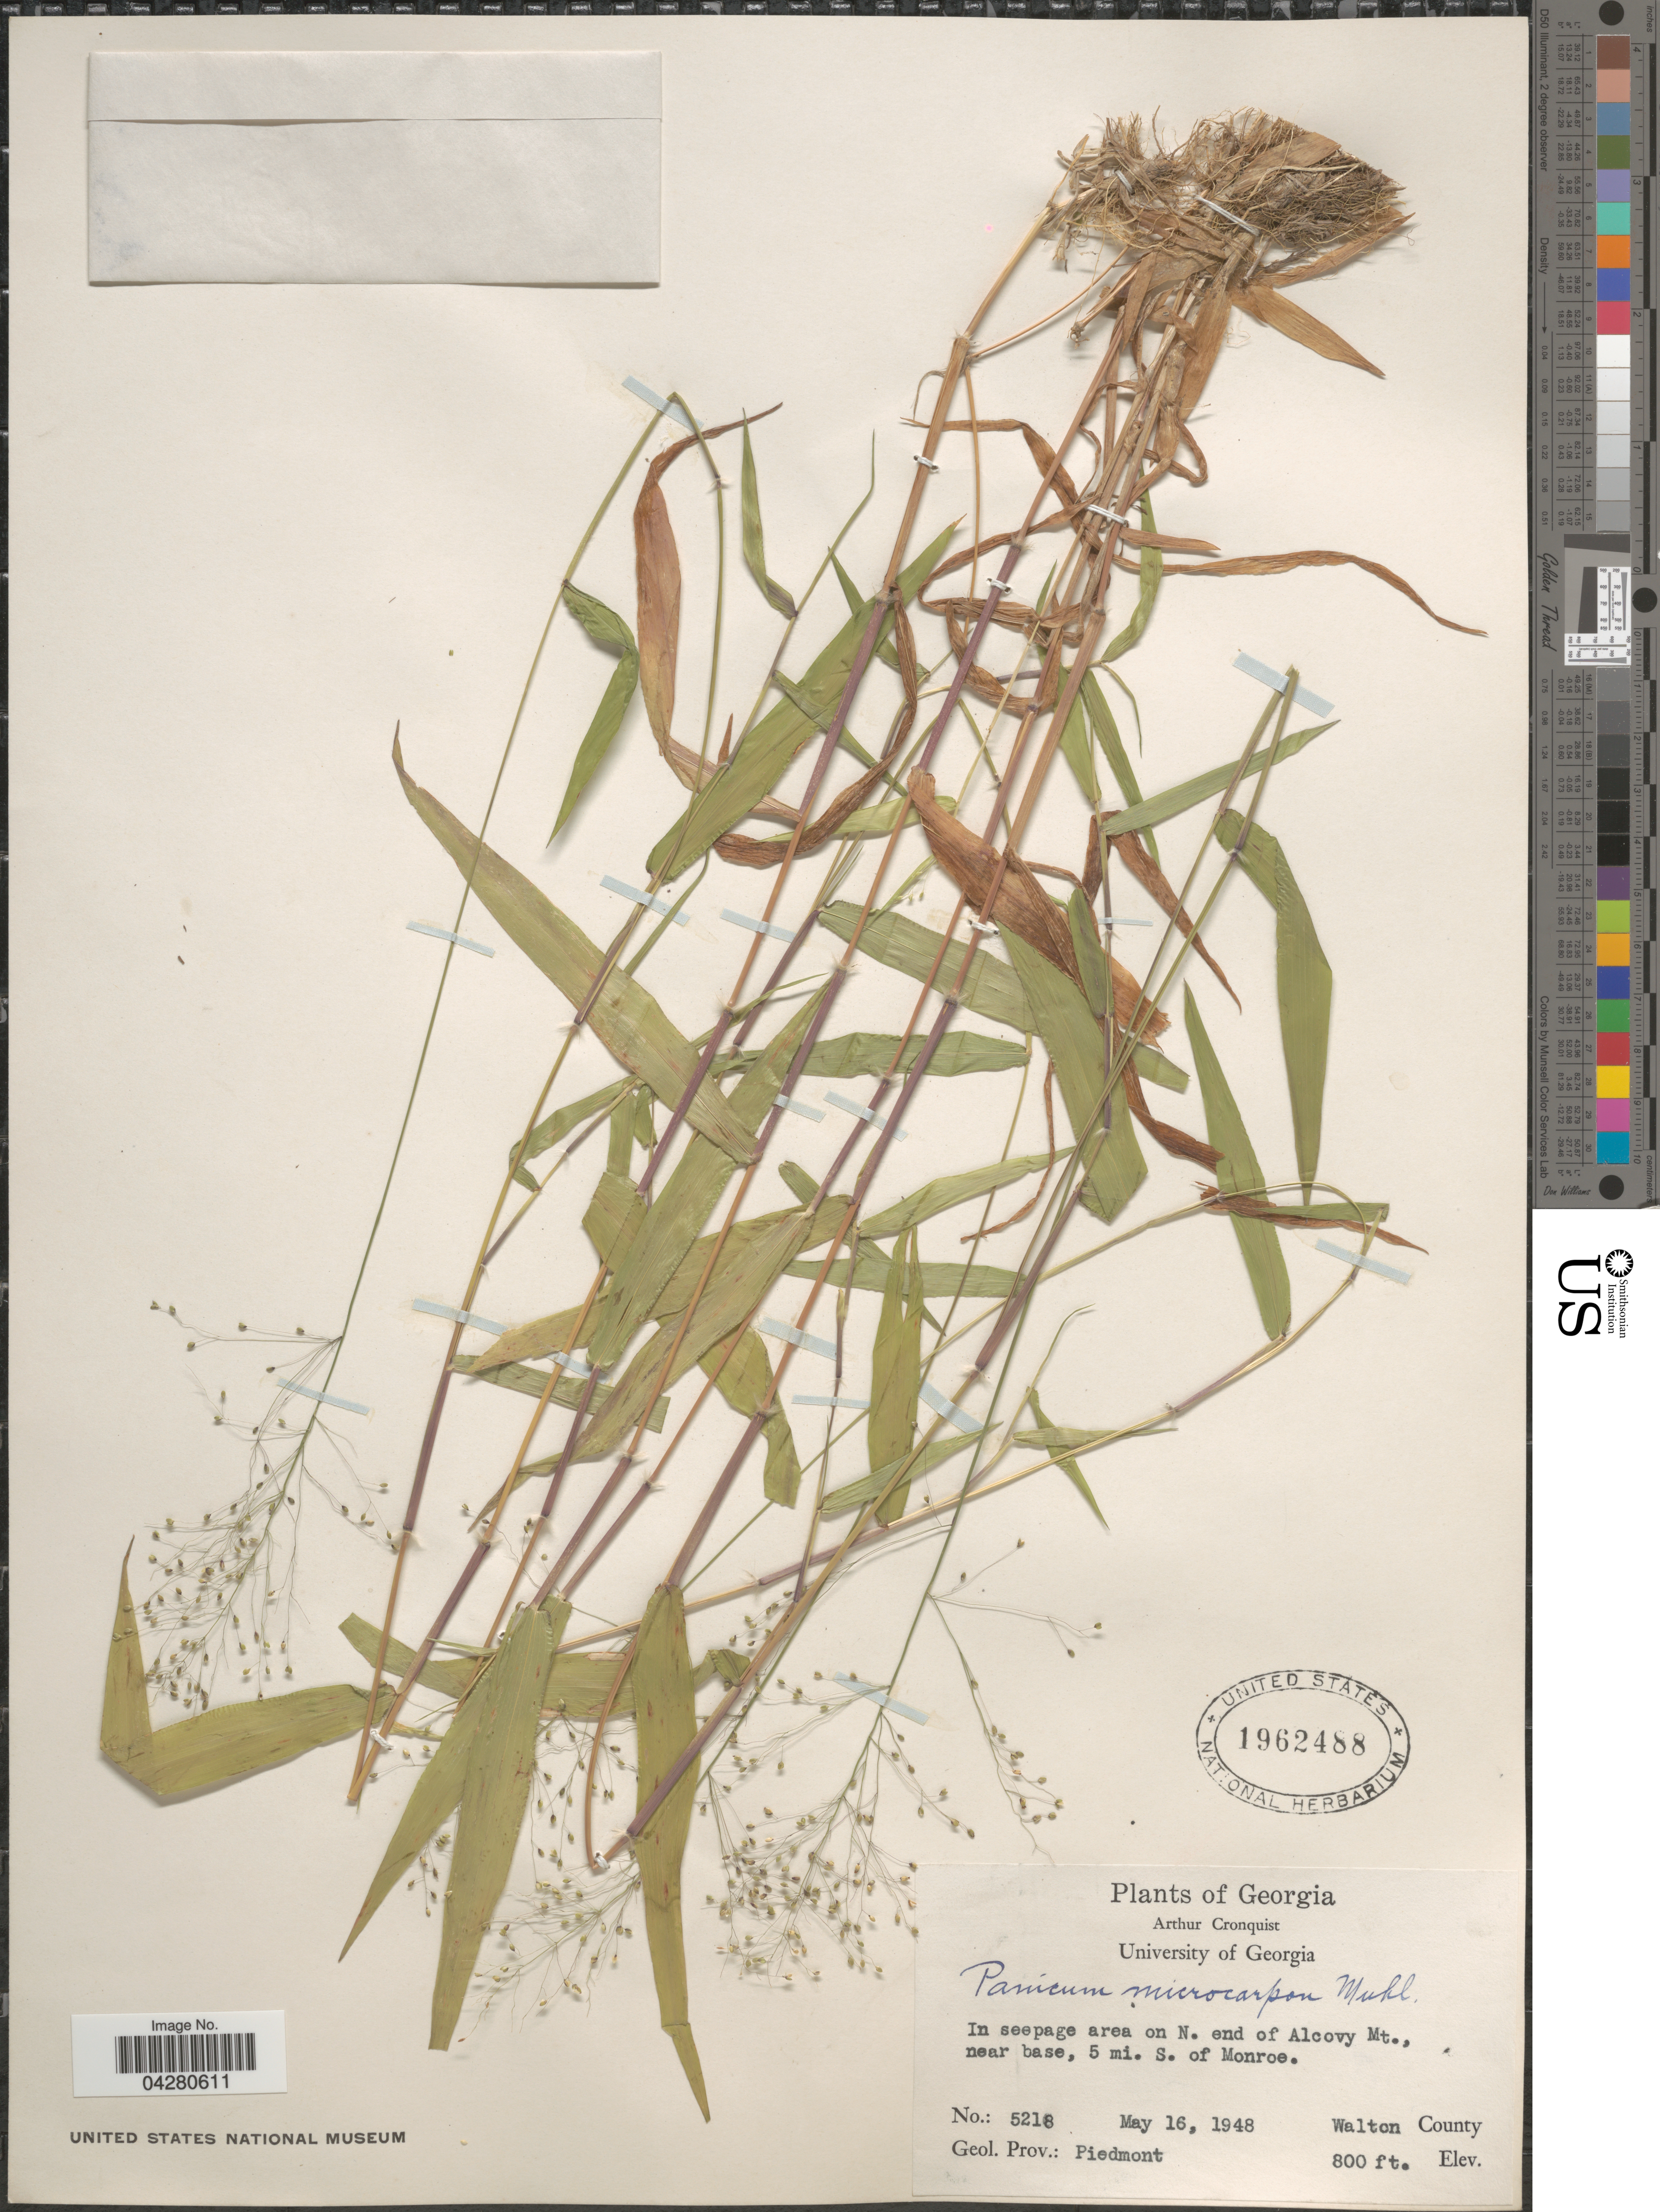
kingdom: Plantae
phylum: Tracheophyta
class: Liliopsida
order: Poales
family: Poaceae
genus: Dichanthelium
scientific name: Dichanthelium dichotomum var. dichotomum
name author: (L.) Gould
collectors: A. J. Cronquist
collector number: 5218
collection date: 1948-05-16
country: United States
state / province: Georgia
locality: In seepage area on N. end of Alcovy Mt., near base, 5 mi. S. of Monroe. Walton County. Geol. Prov.: Piedmont.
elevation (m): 244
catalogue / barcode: US 1962488